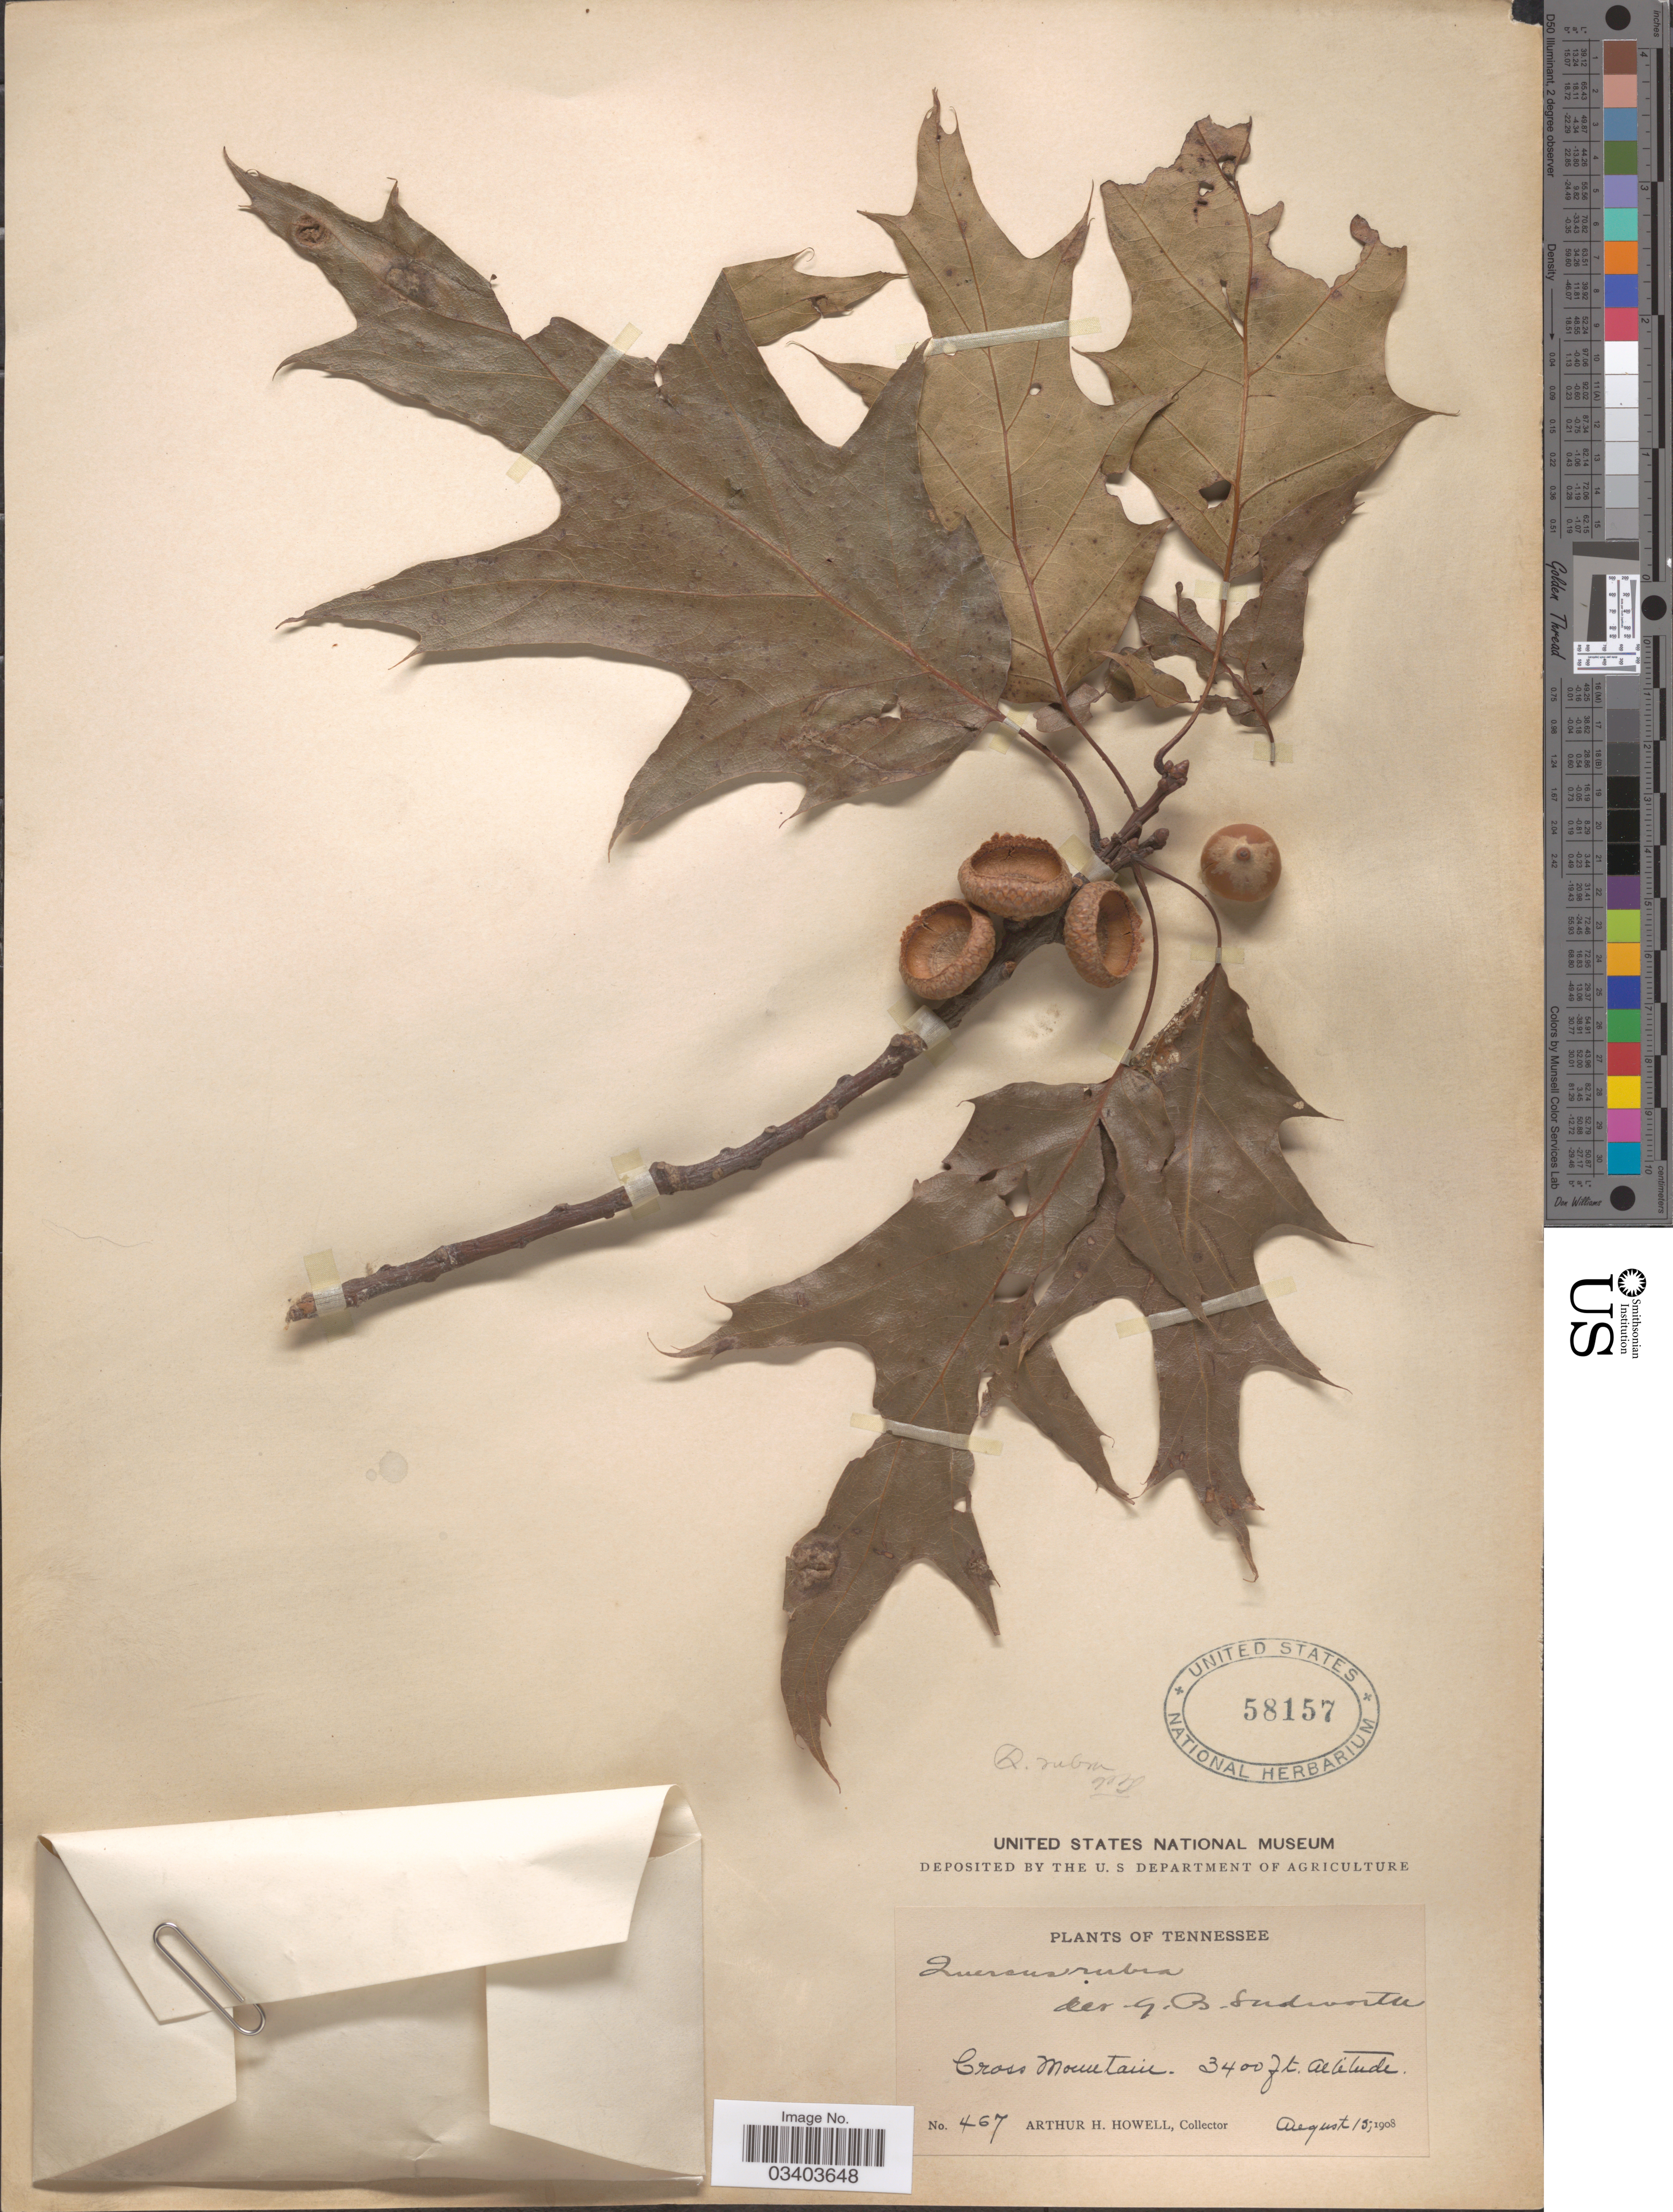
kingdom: Plantae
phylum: Tracheophyta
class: Magnoliopsida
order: Fagales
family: Fagaceae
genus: Quercus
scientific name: Quercus borealis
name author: F. Michx.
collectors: A. Howell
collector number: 467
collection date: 1908-08-15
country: United States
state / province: Tennessee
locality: Cross Mountain.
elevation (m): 1036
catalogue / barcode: US 58157